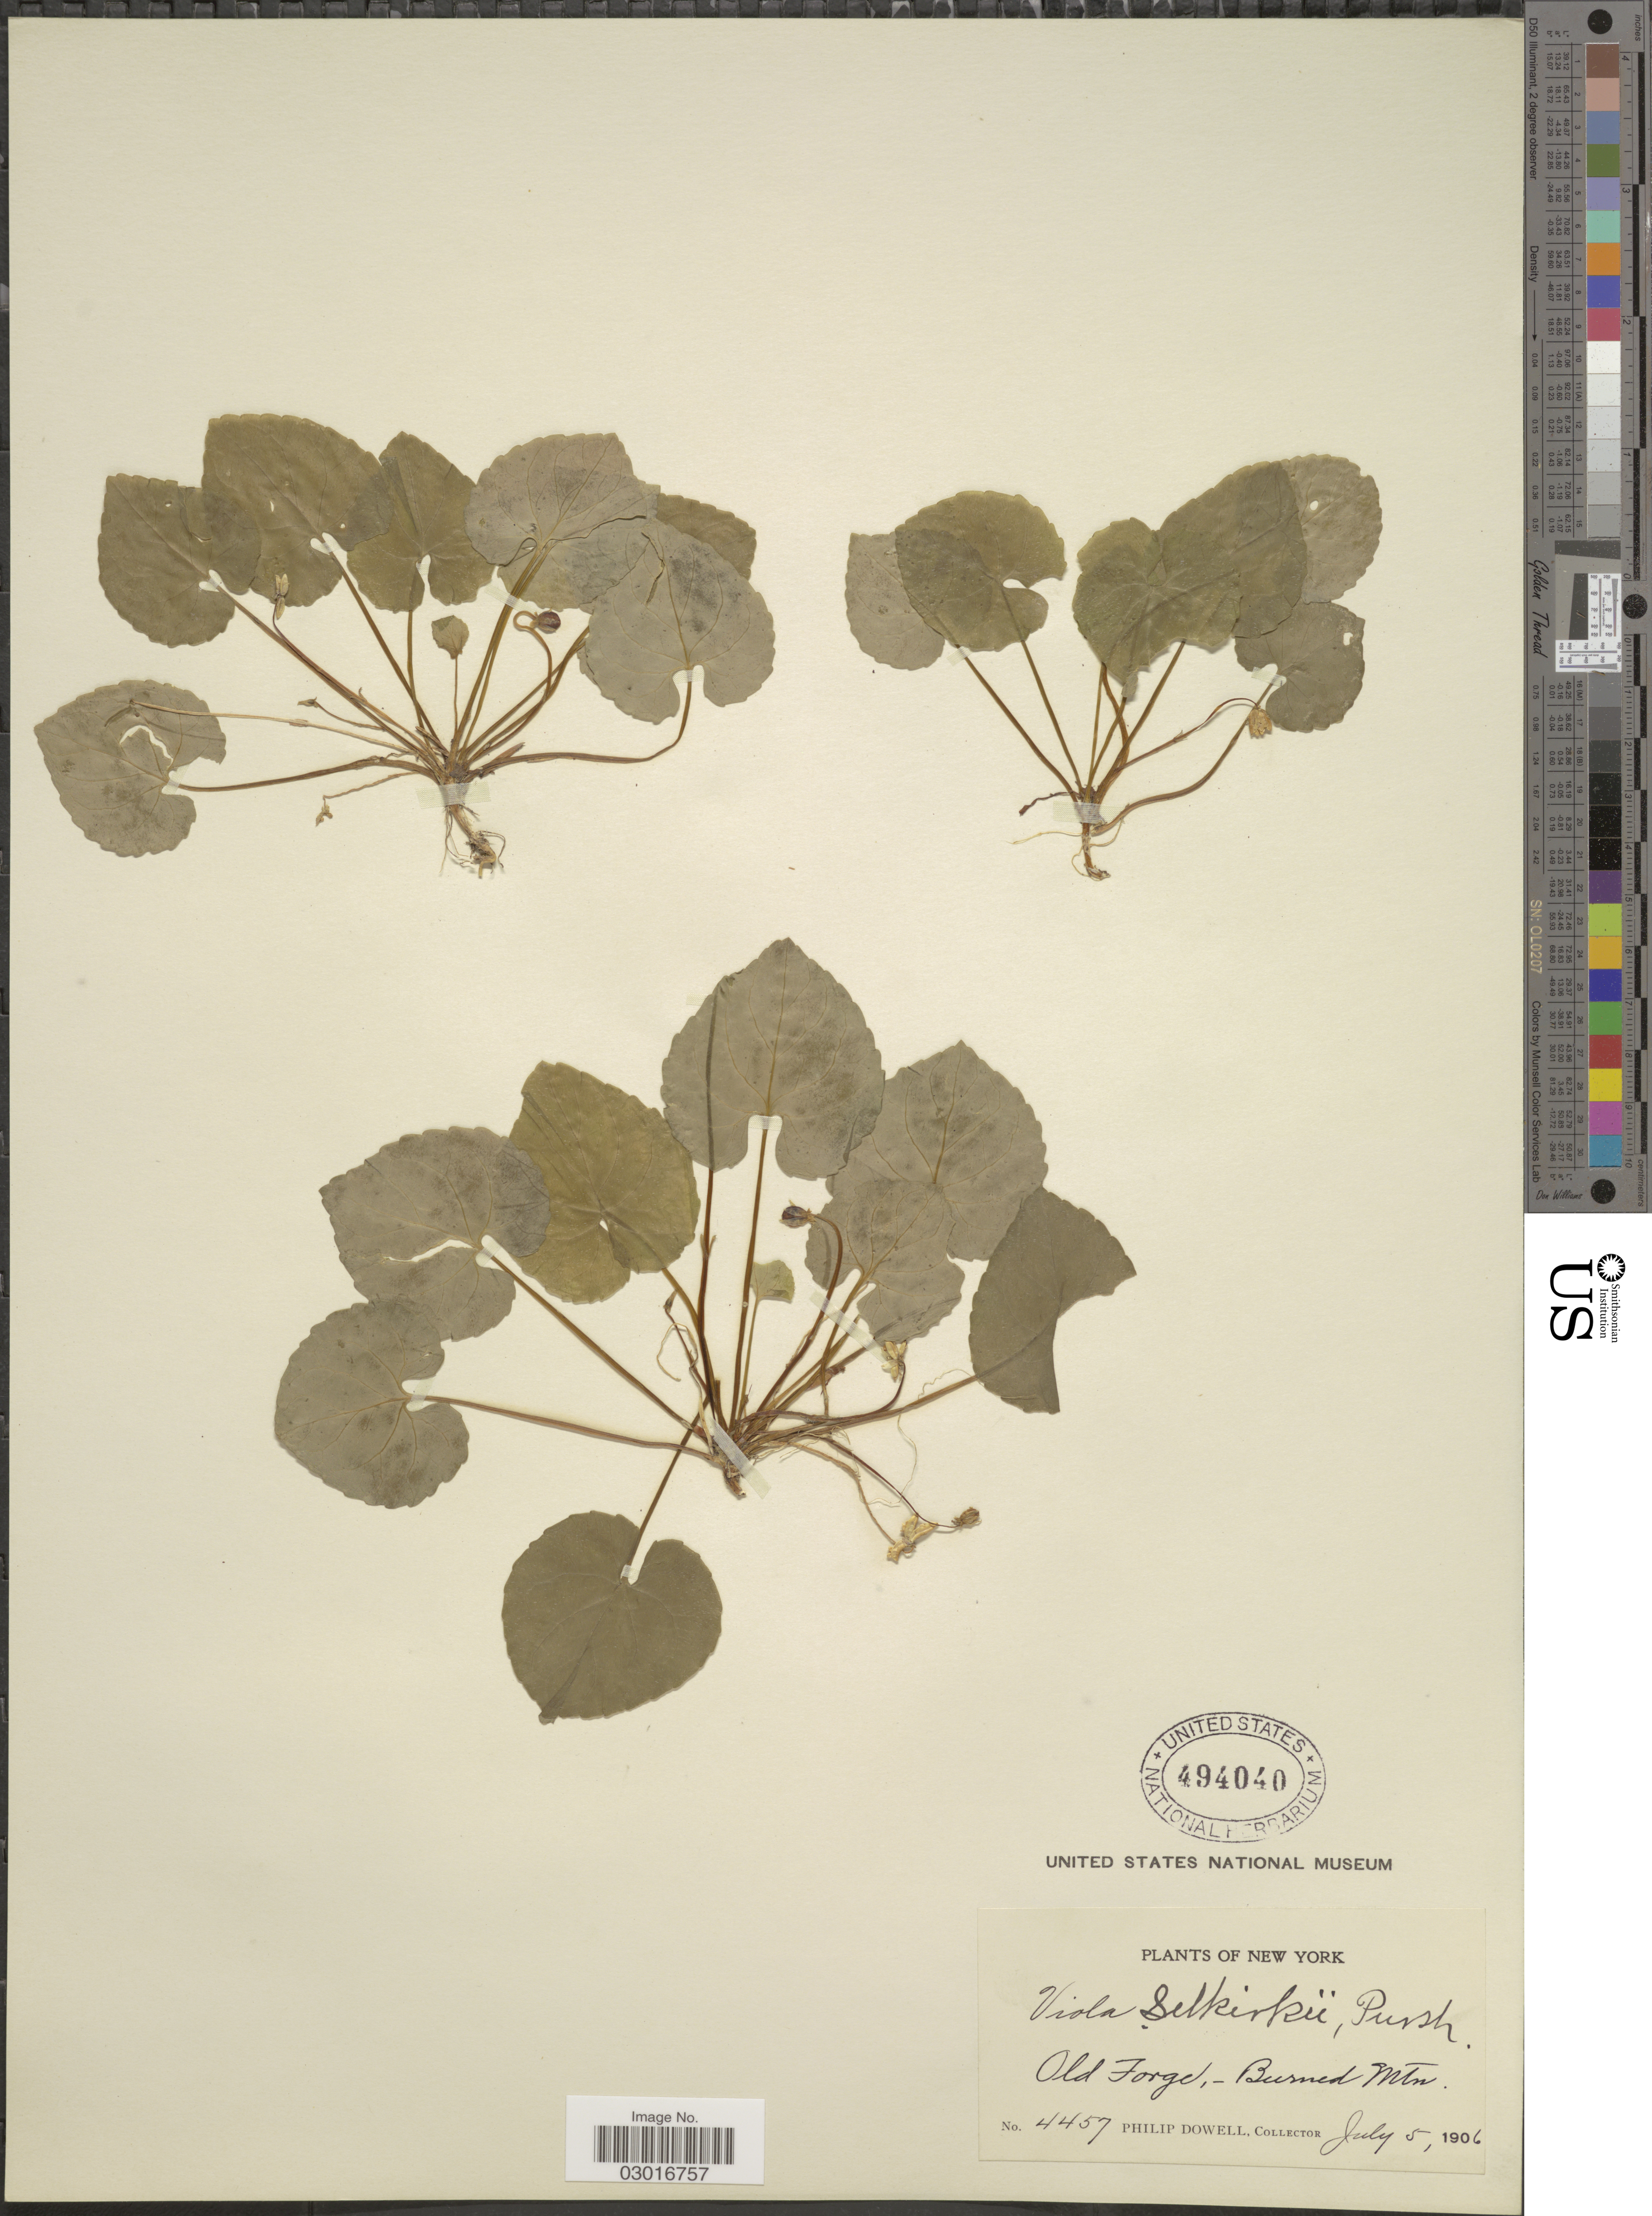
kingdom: Plantae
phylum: Tracheophyta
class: Magnoliopsida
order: Malpighiales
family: Violaceae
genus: Viola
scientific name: Viola selkirkii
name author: Pursh ex Goldie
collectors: P. Dowell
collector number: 4457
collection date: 1906-07-05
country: United States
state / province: New York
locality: Old Forge-Burned Mtn.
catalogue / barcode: US 494040